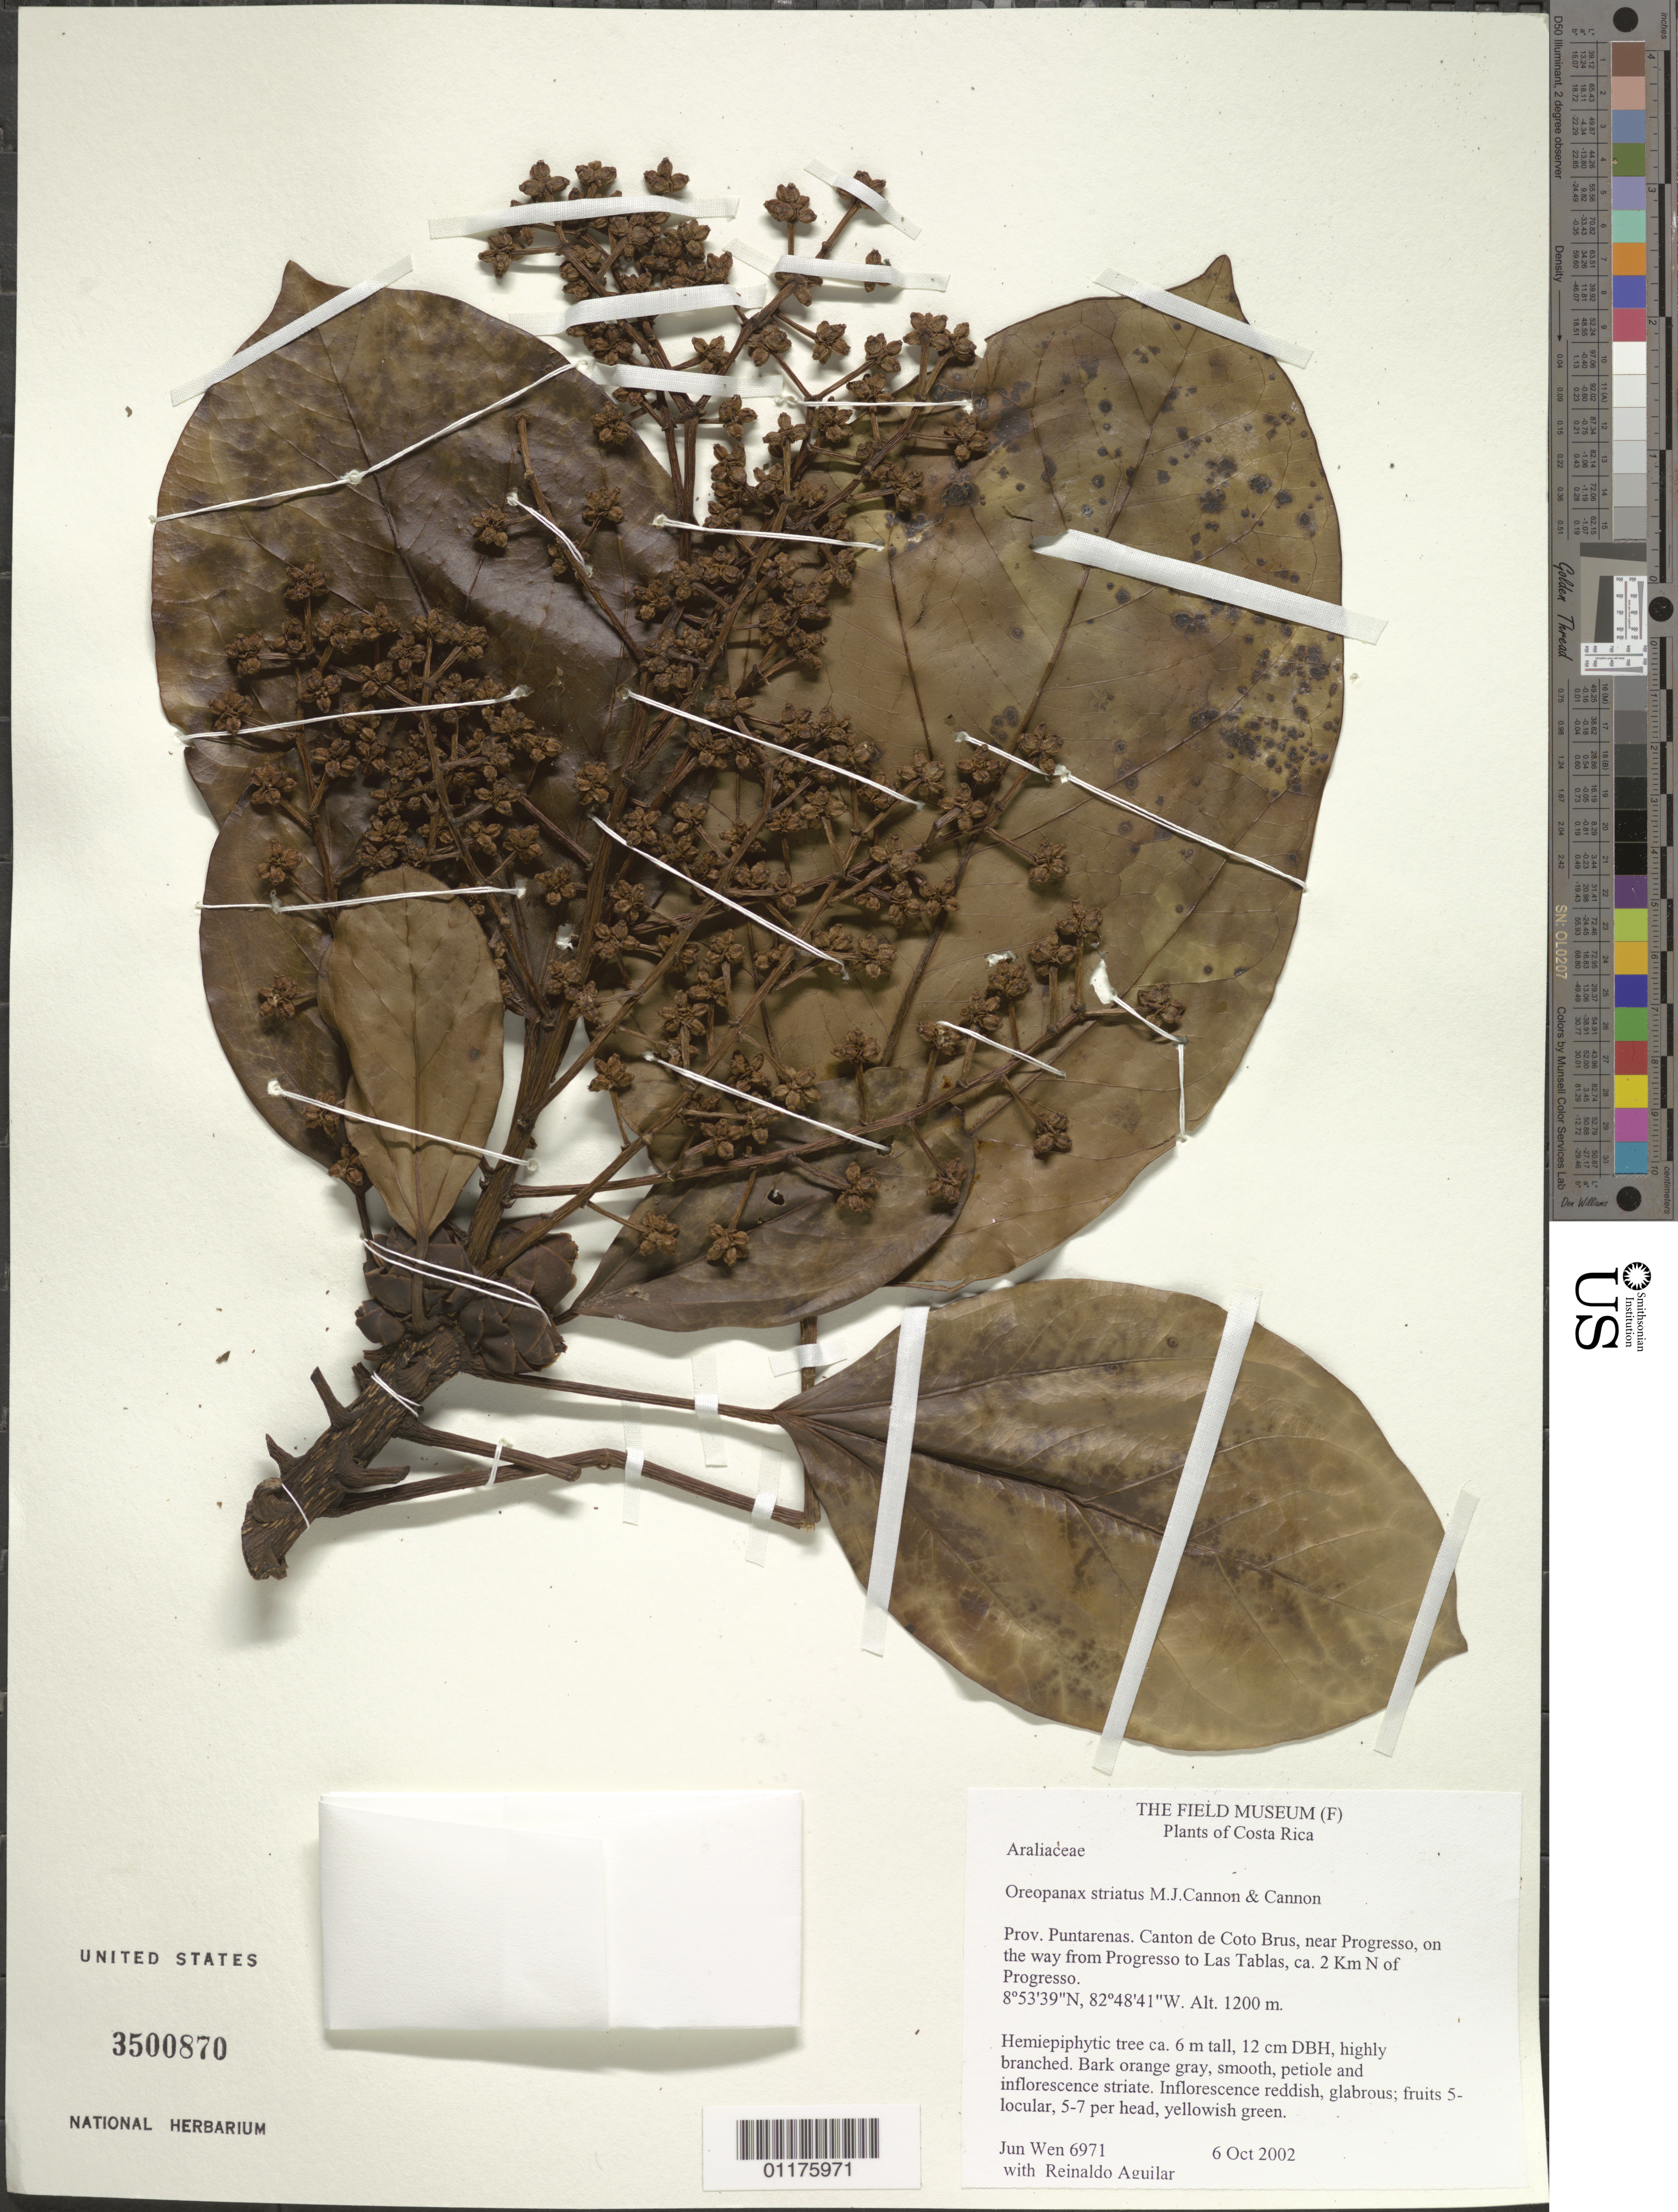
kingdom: Plantae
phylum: Tracheophyta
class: Magnoliopsida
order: Apiales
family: Araliaceae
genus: Oreopanax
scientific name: Oreopanax striatus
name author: (J. Cannon) M.J. Cannon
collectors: J. Wen & R. Aguilar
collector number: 6971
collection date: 2002-10-06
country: Costa Rica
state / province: Puntarenas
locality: Canton de Coto Brus, near Progresso, on the way from Progresso to Las Tablas, ca. 2 km N of Progresso.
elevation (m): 1200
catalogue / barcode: US 3500870